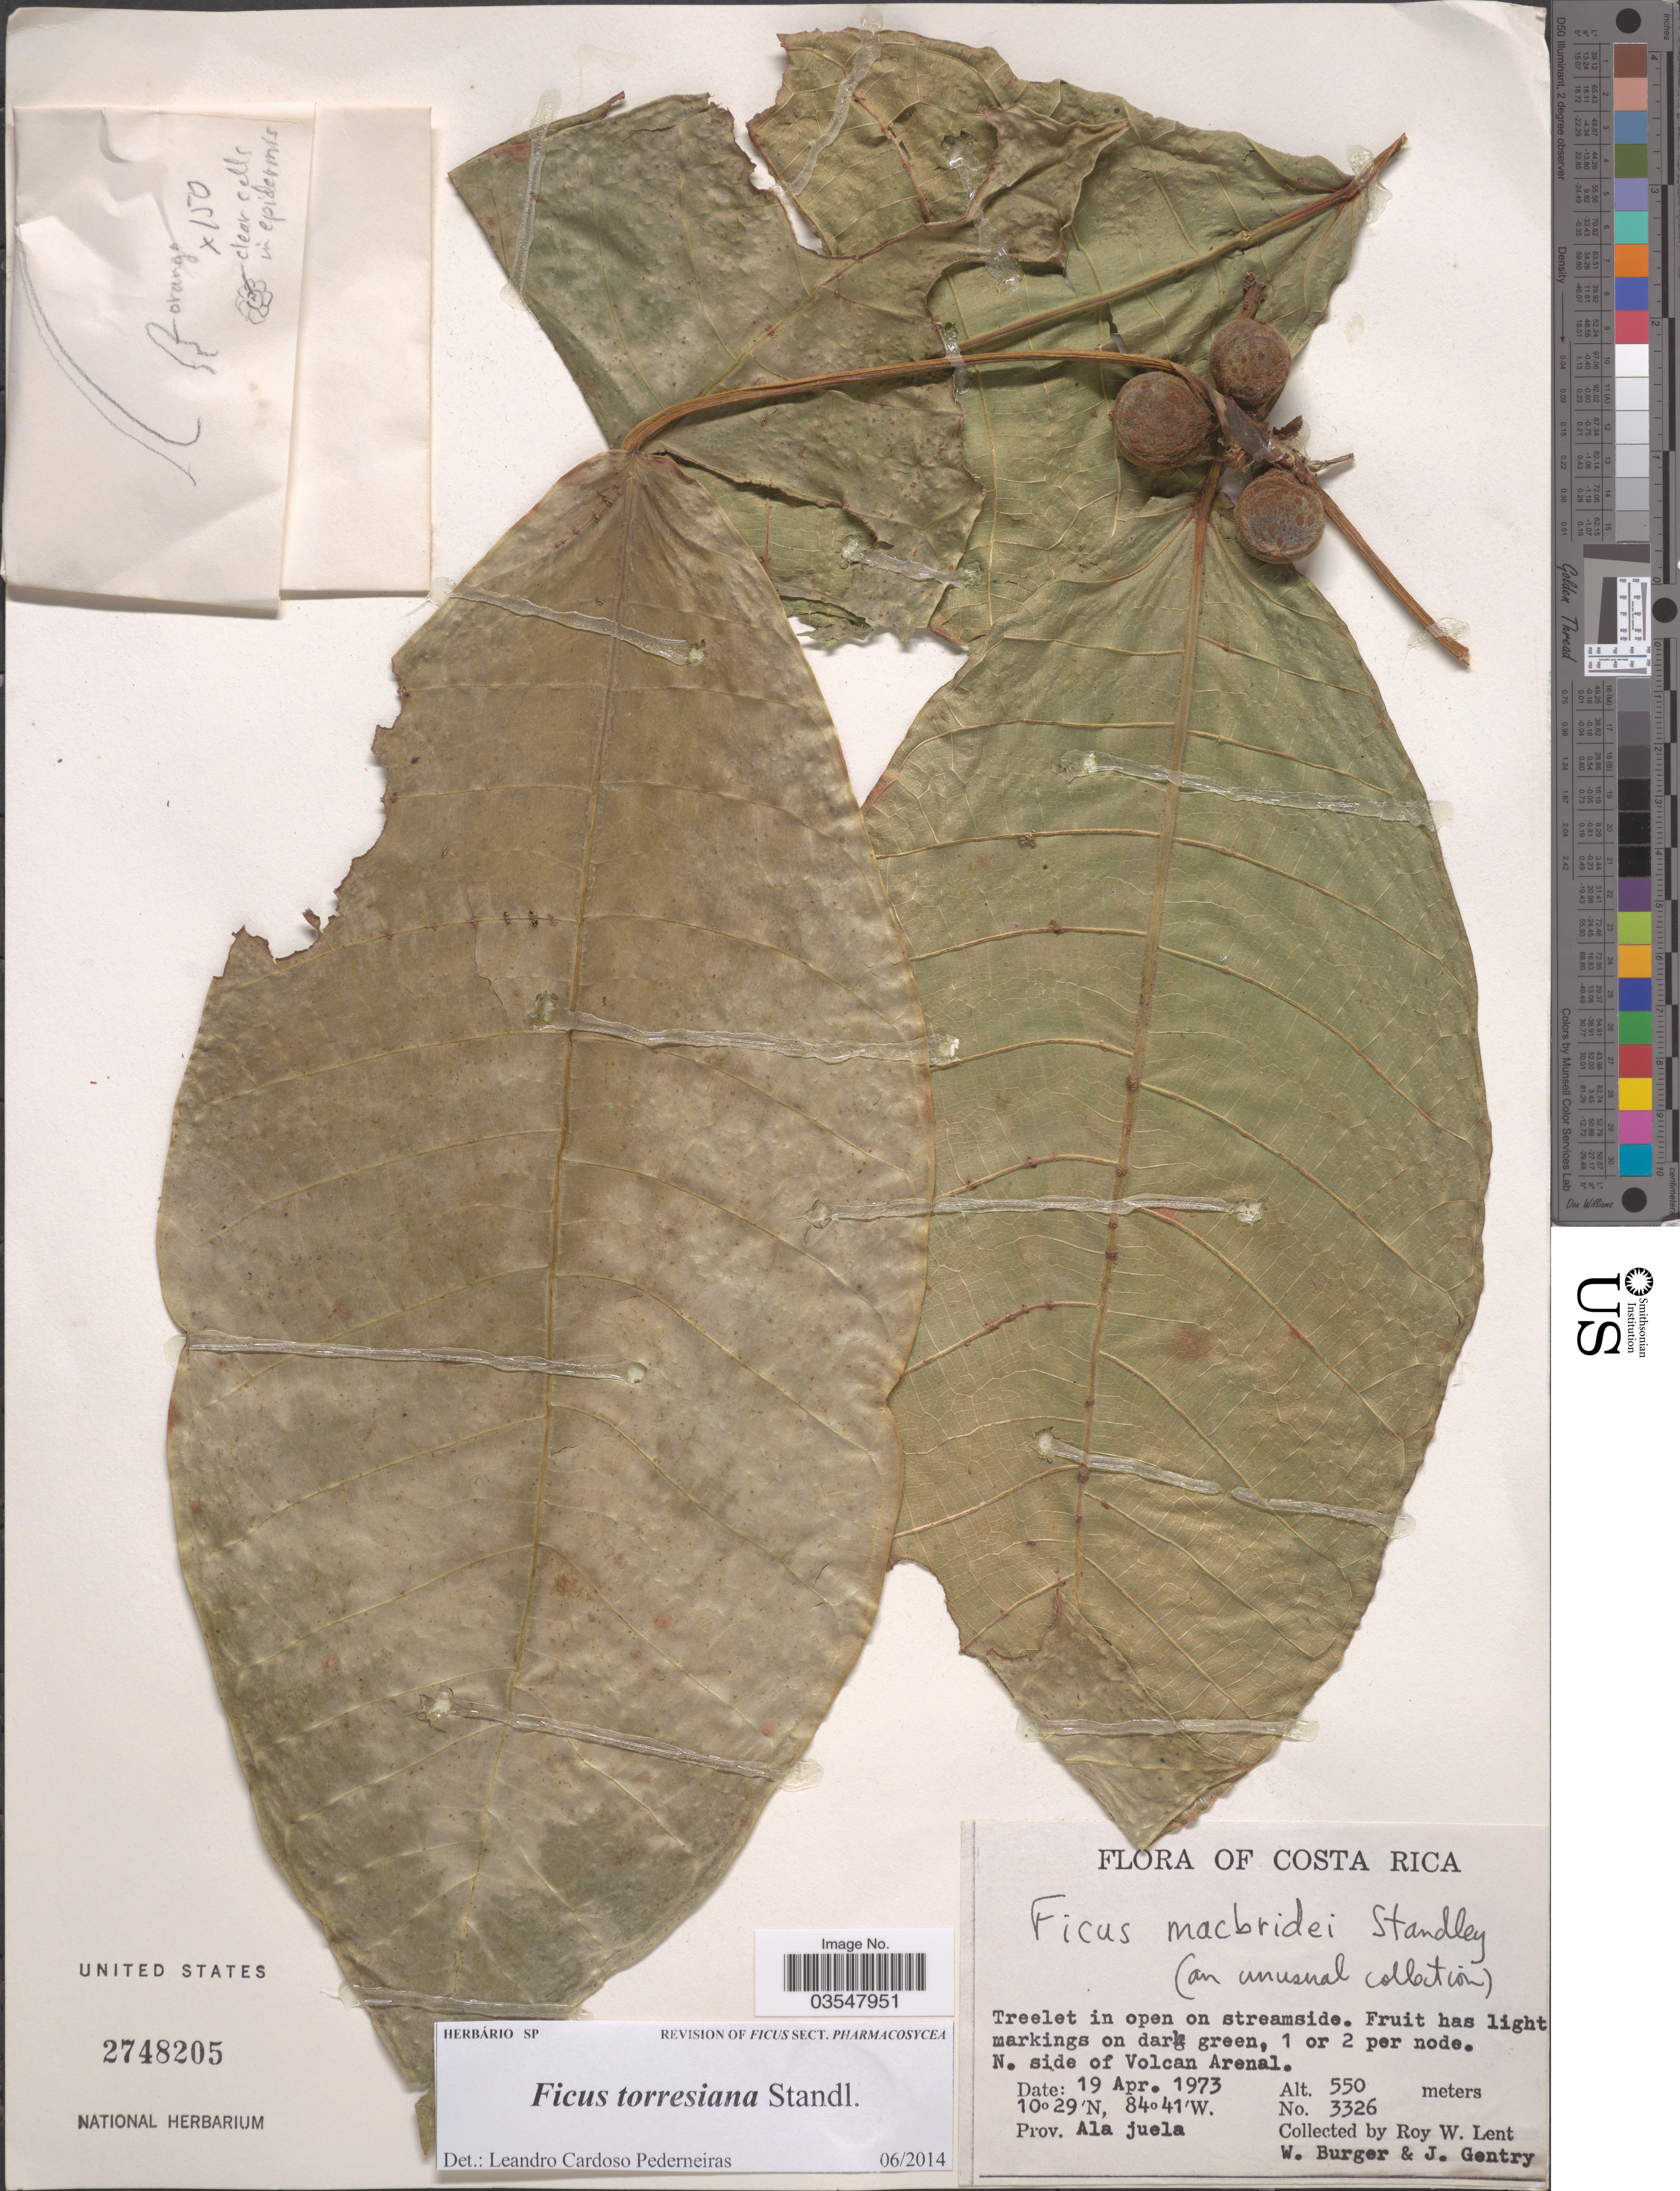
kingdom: Plantae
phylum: Tracheophyta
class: Magnoliopsida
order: Rosales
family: Moraceae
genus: Ficus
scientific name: Ficus torresiana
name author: Standl.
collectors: R. W. Lent, W. Burger & J. Gentry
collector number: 3326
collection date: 1973-04-19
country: Costa Rica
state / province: Alajuela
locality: N. side of Volcan Arenal. Prov. Ala juela.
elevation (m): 550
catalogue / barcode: US 2748205